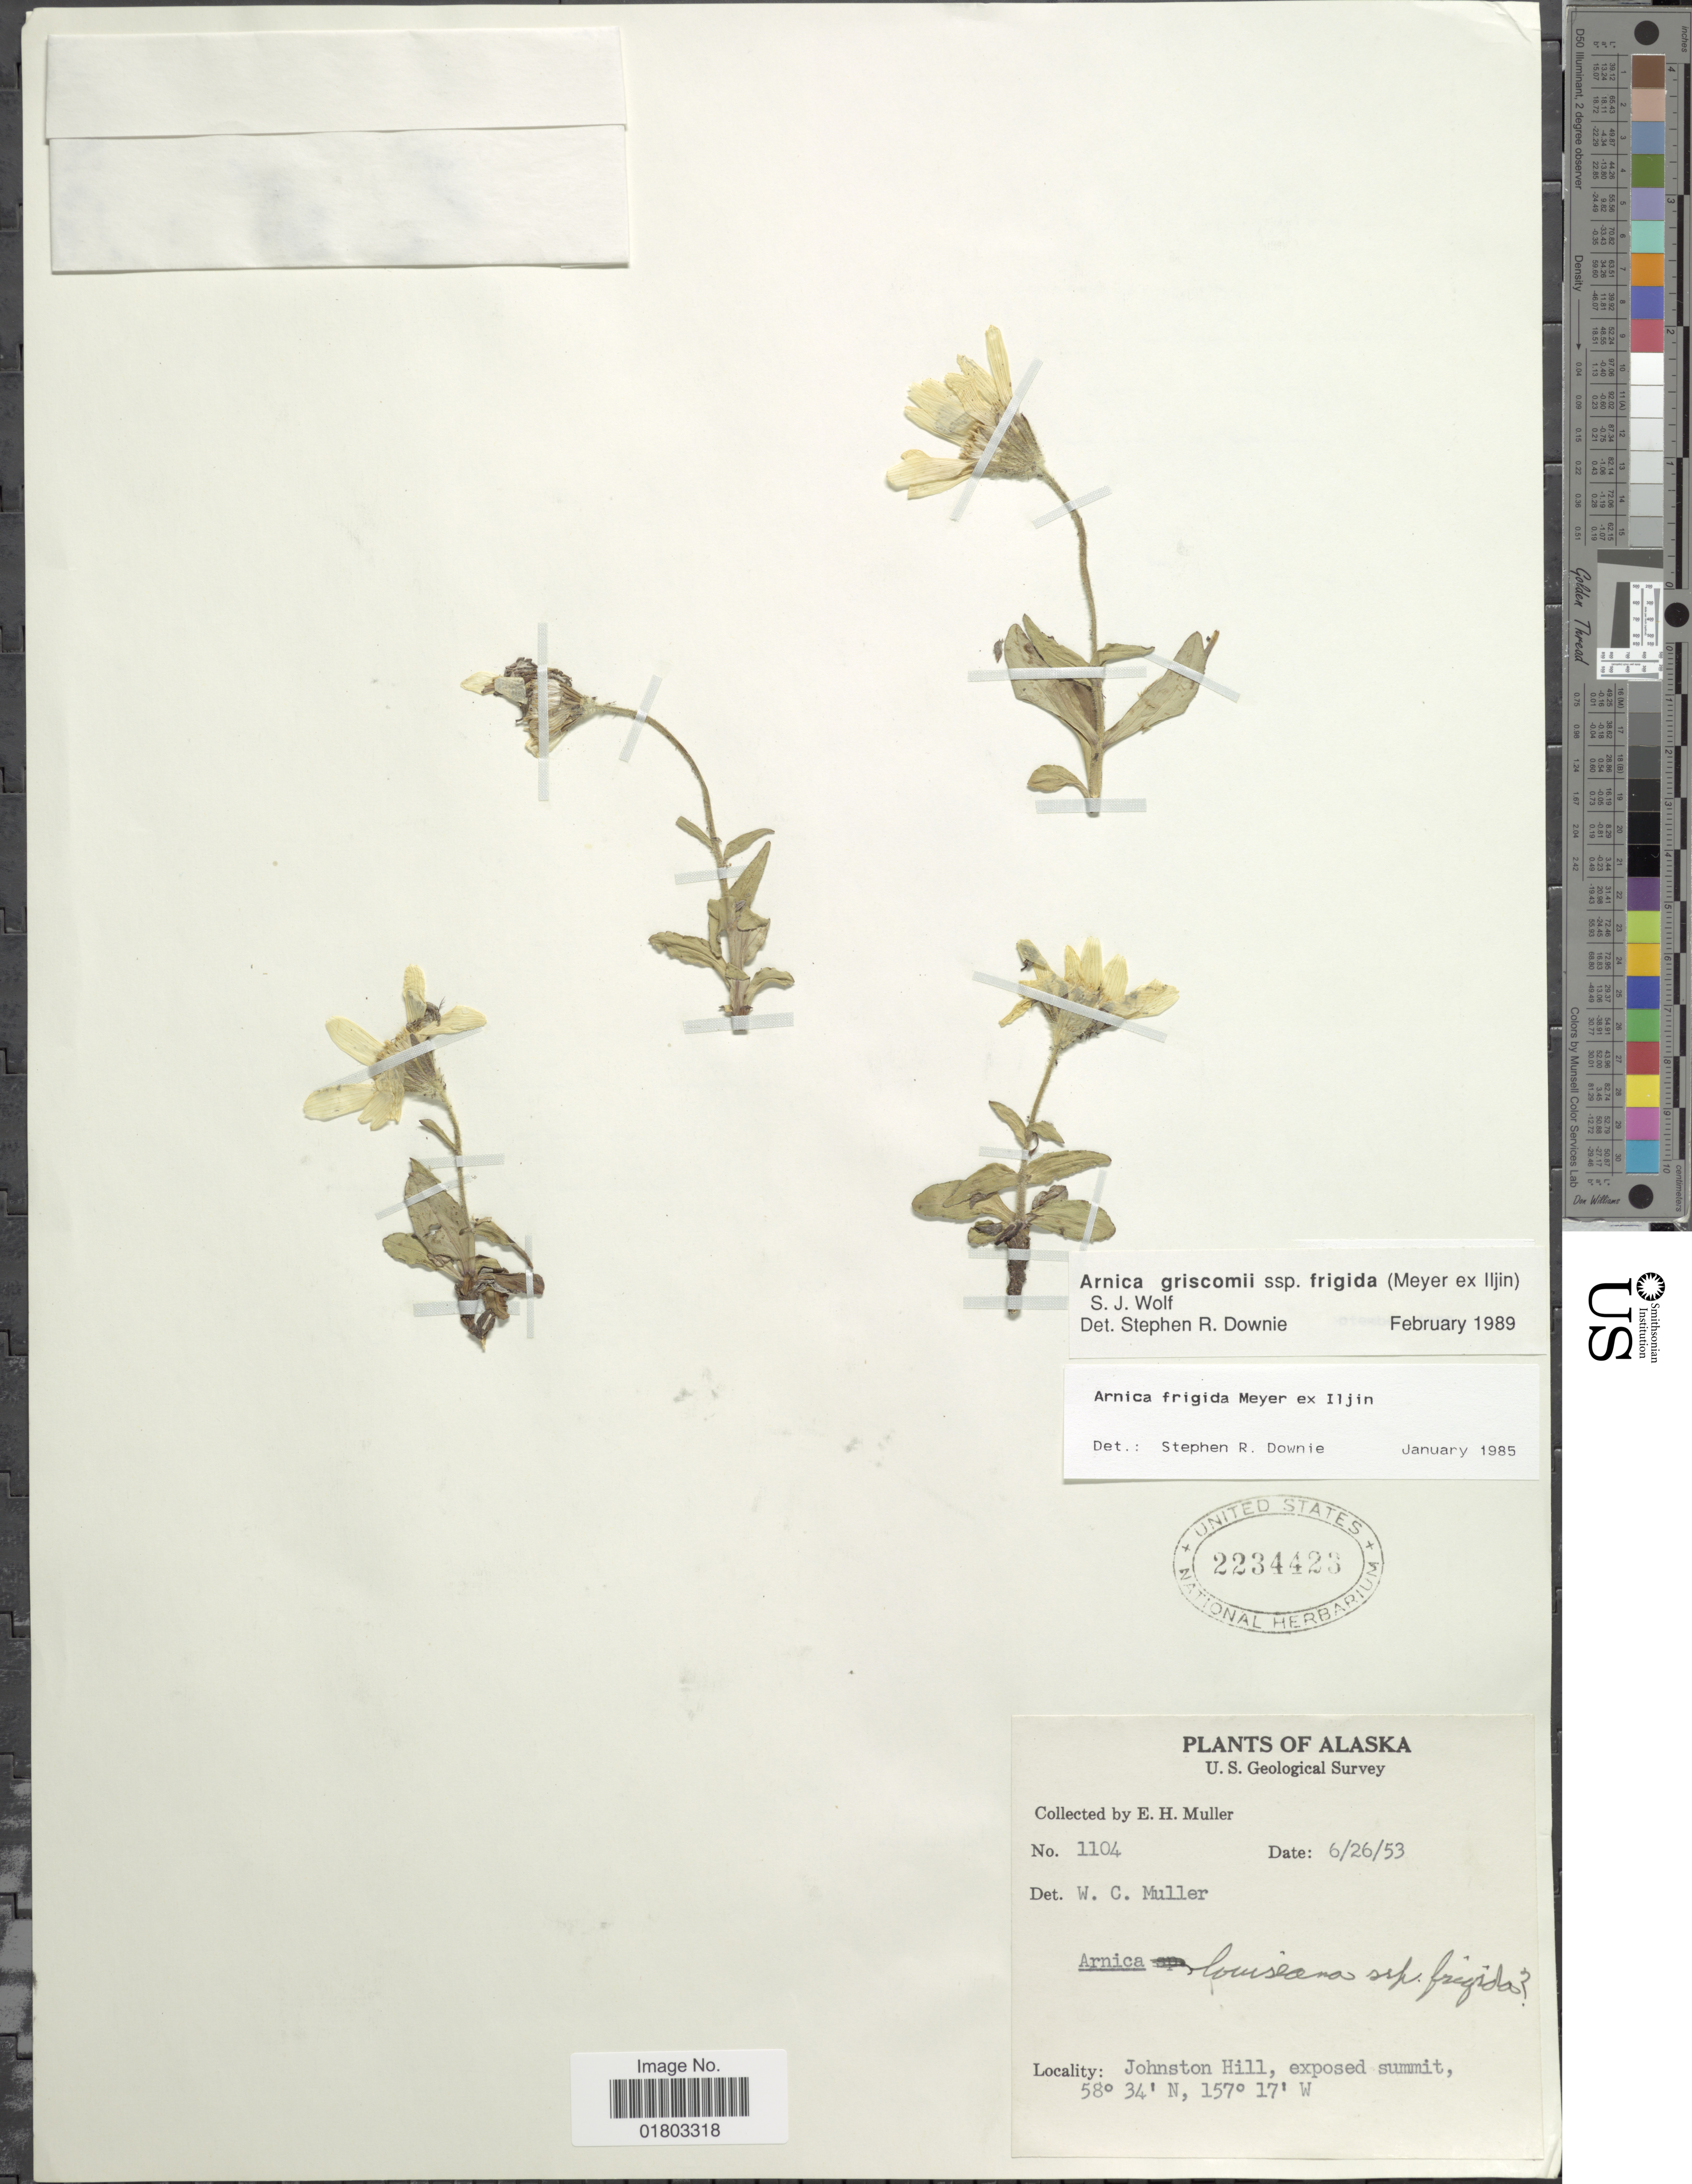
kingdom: Plantae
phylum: Tracheophyta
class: Magnoliopsida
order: Asterales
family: Asteraceae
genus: Arnica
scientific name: Arnica griscomii subsp. frigida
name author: (C.A. Mey. ex Iljin) S.J. Wolf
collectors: E. H. Muller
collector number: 1104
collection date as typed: Transcribed d/m/y: 26/6/53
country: United States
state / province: Alaska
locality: Johnston Hill, exposed summit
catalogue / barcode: US 2234423